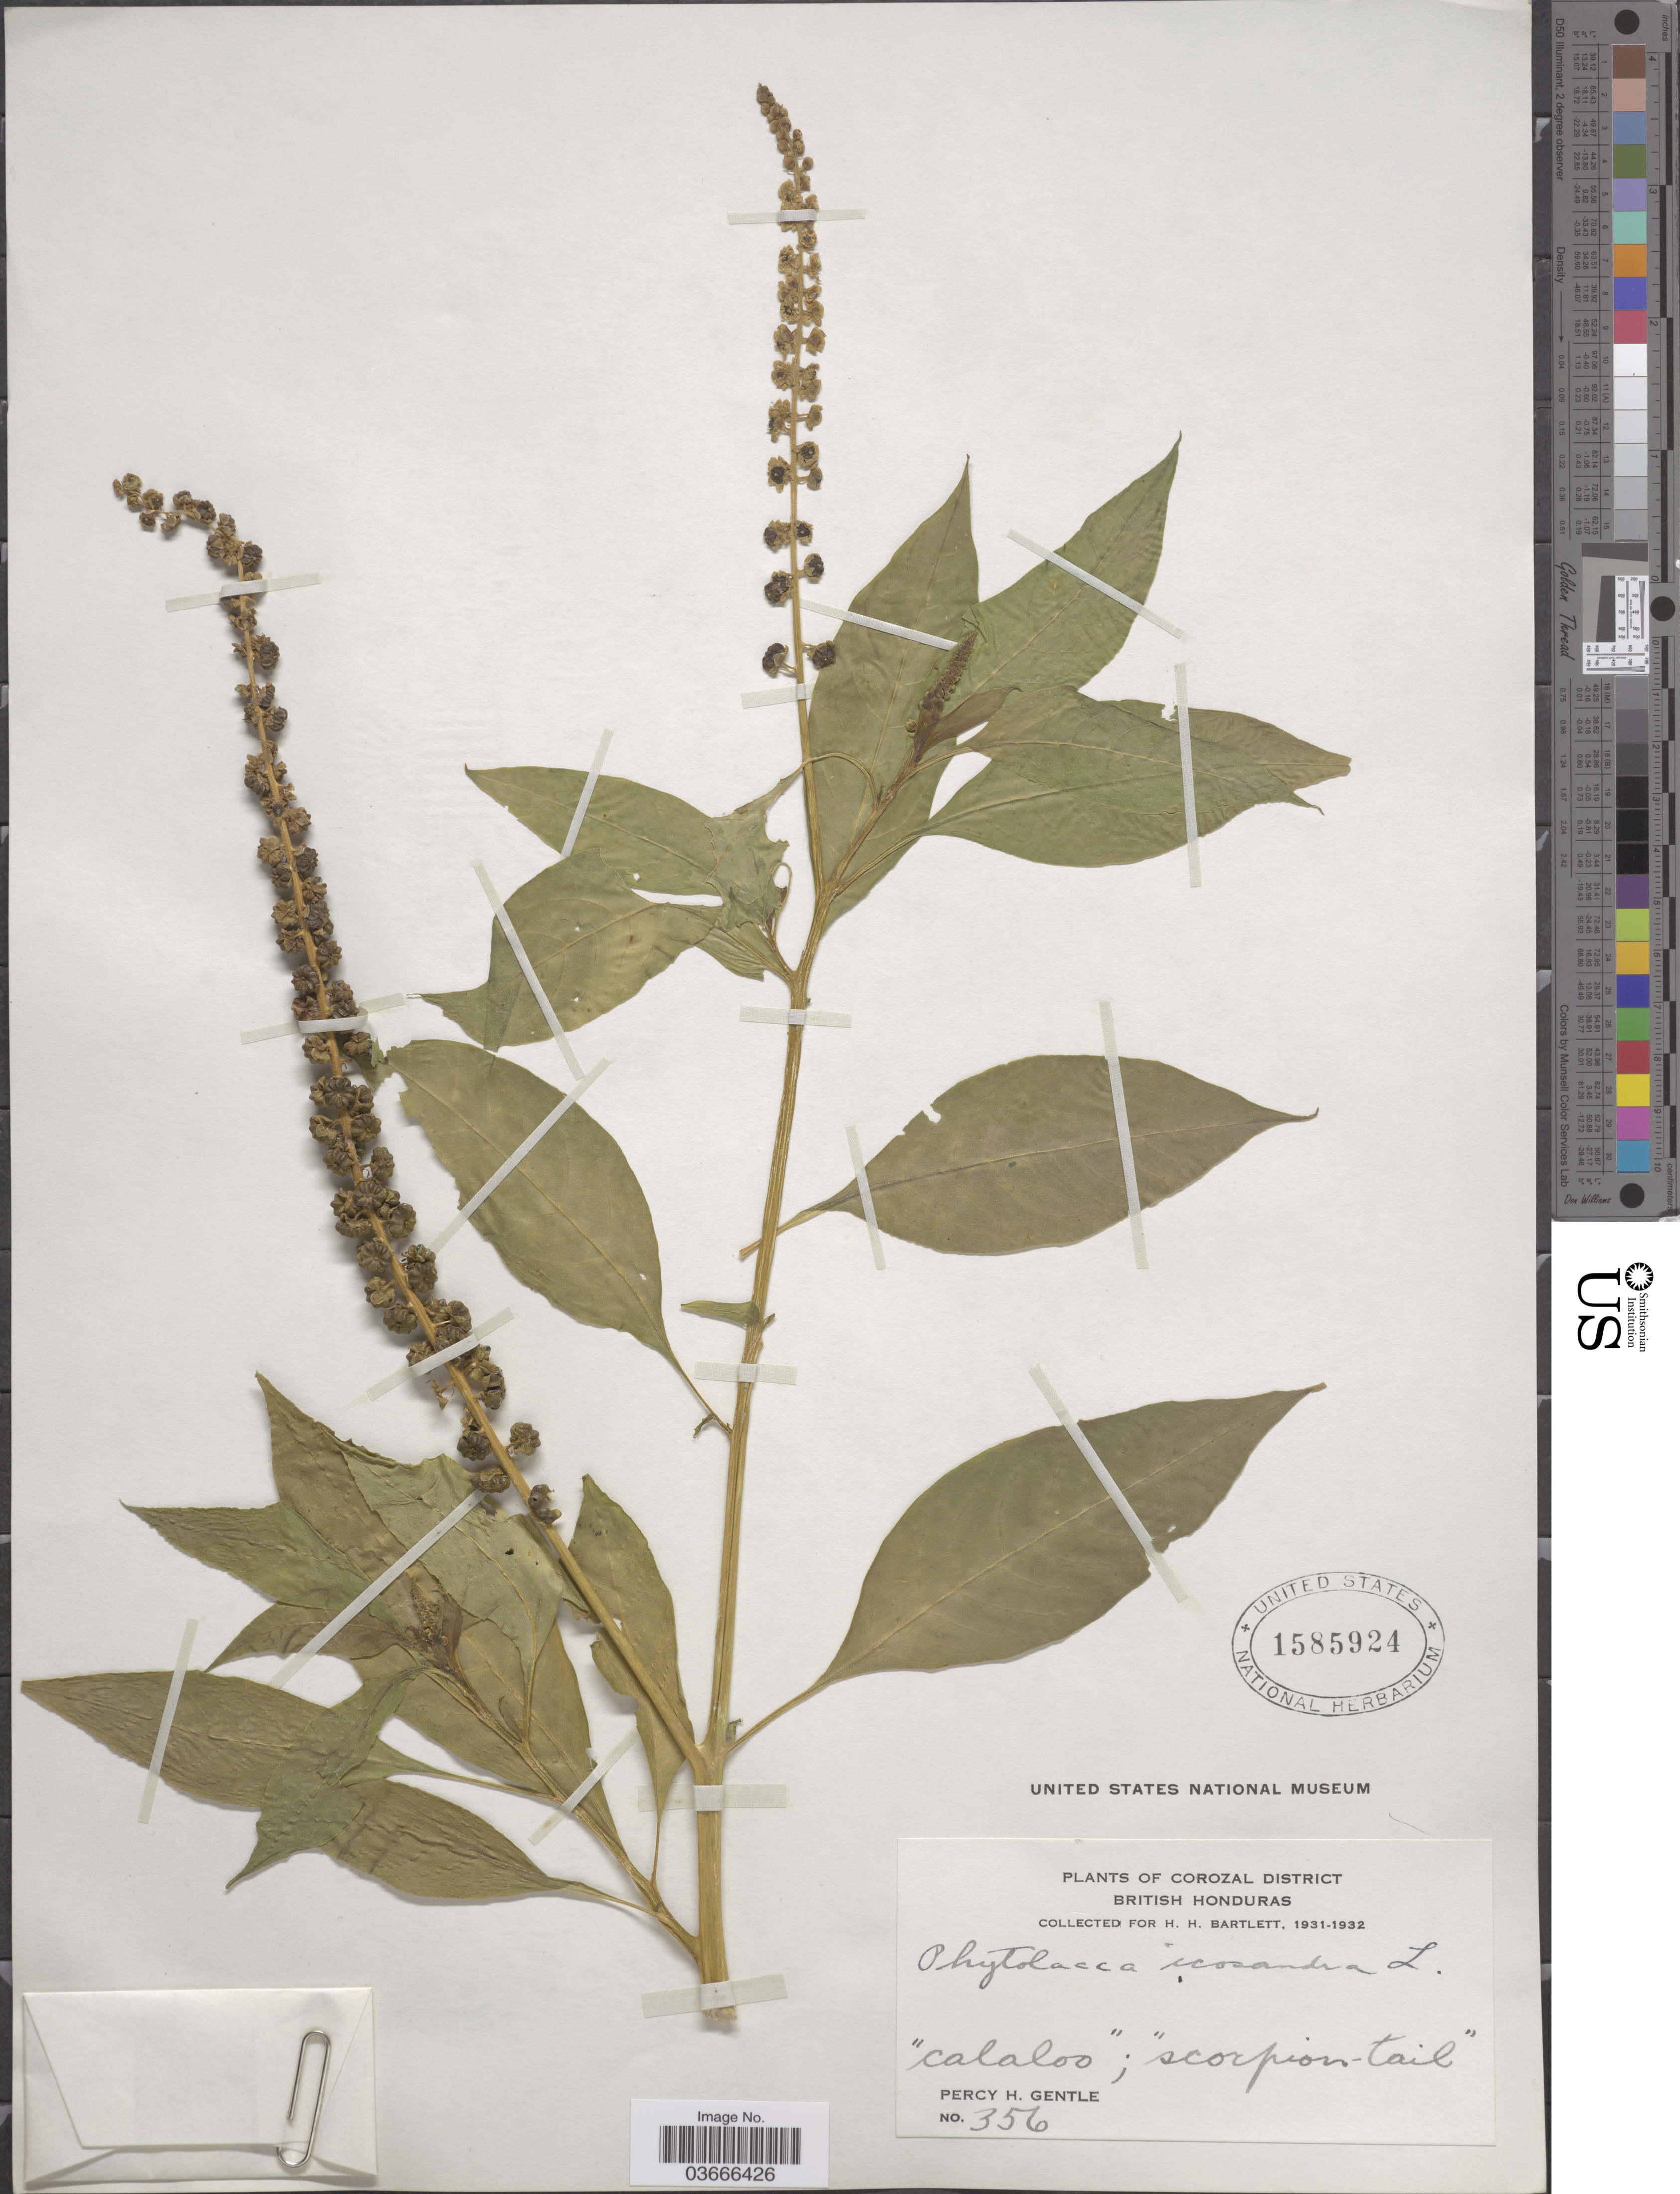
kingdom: Plantae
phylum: Tracheophyta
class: Magnoliopsida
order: Caryophyllales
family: Phytolaccaceae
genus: Phytolacca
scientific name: Phytolacca icosandra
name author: L.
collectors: P. H. Gentle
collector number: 356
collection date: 1931/1932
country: Belize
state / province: Corozal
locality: Corozal District. British Honduras.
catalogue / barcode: US 1585924